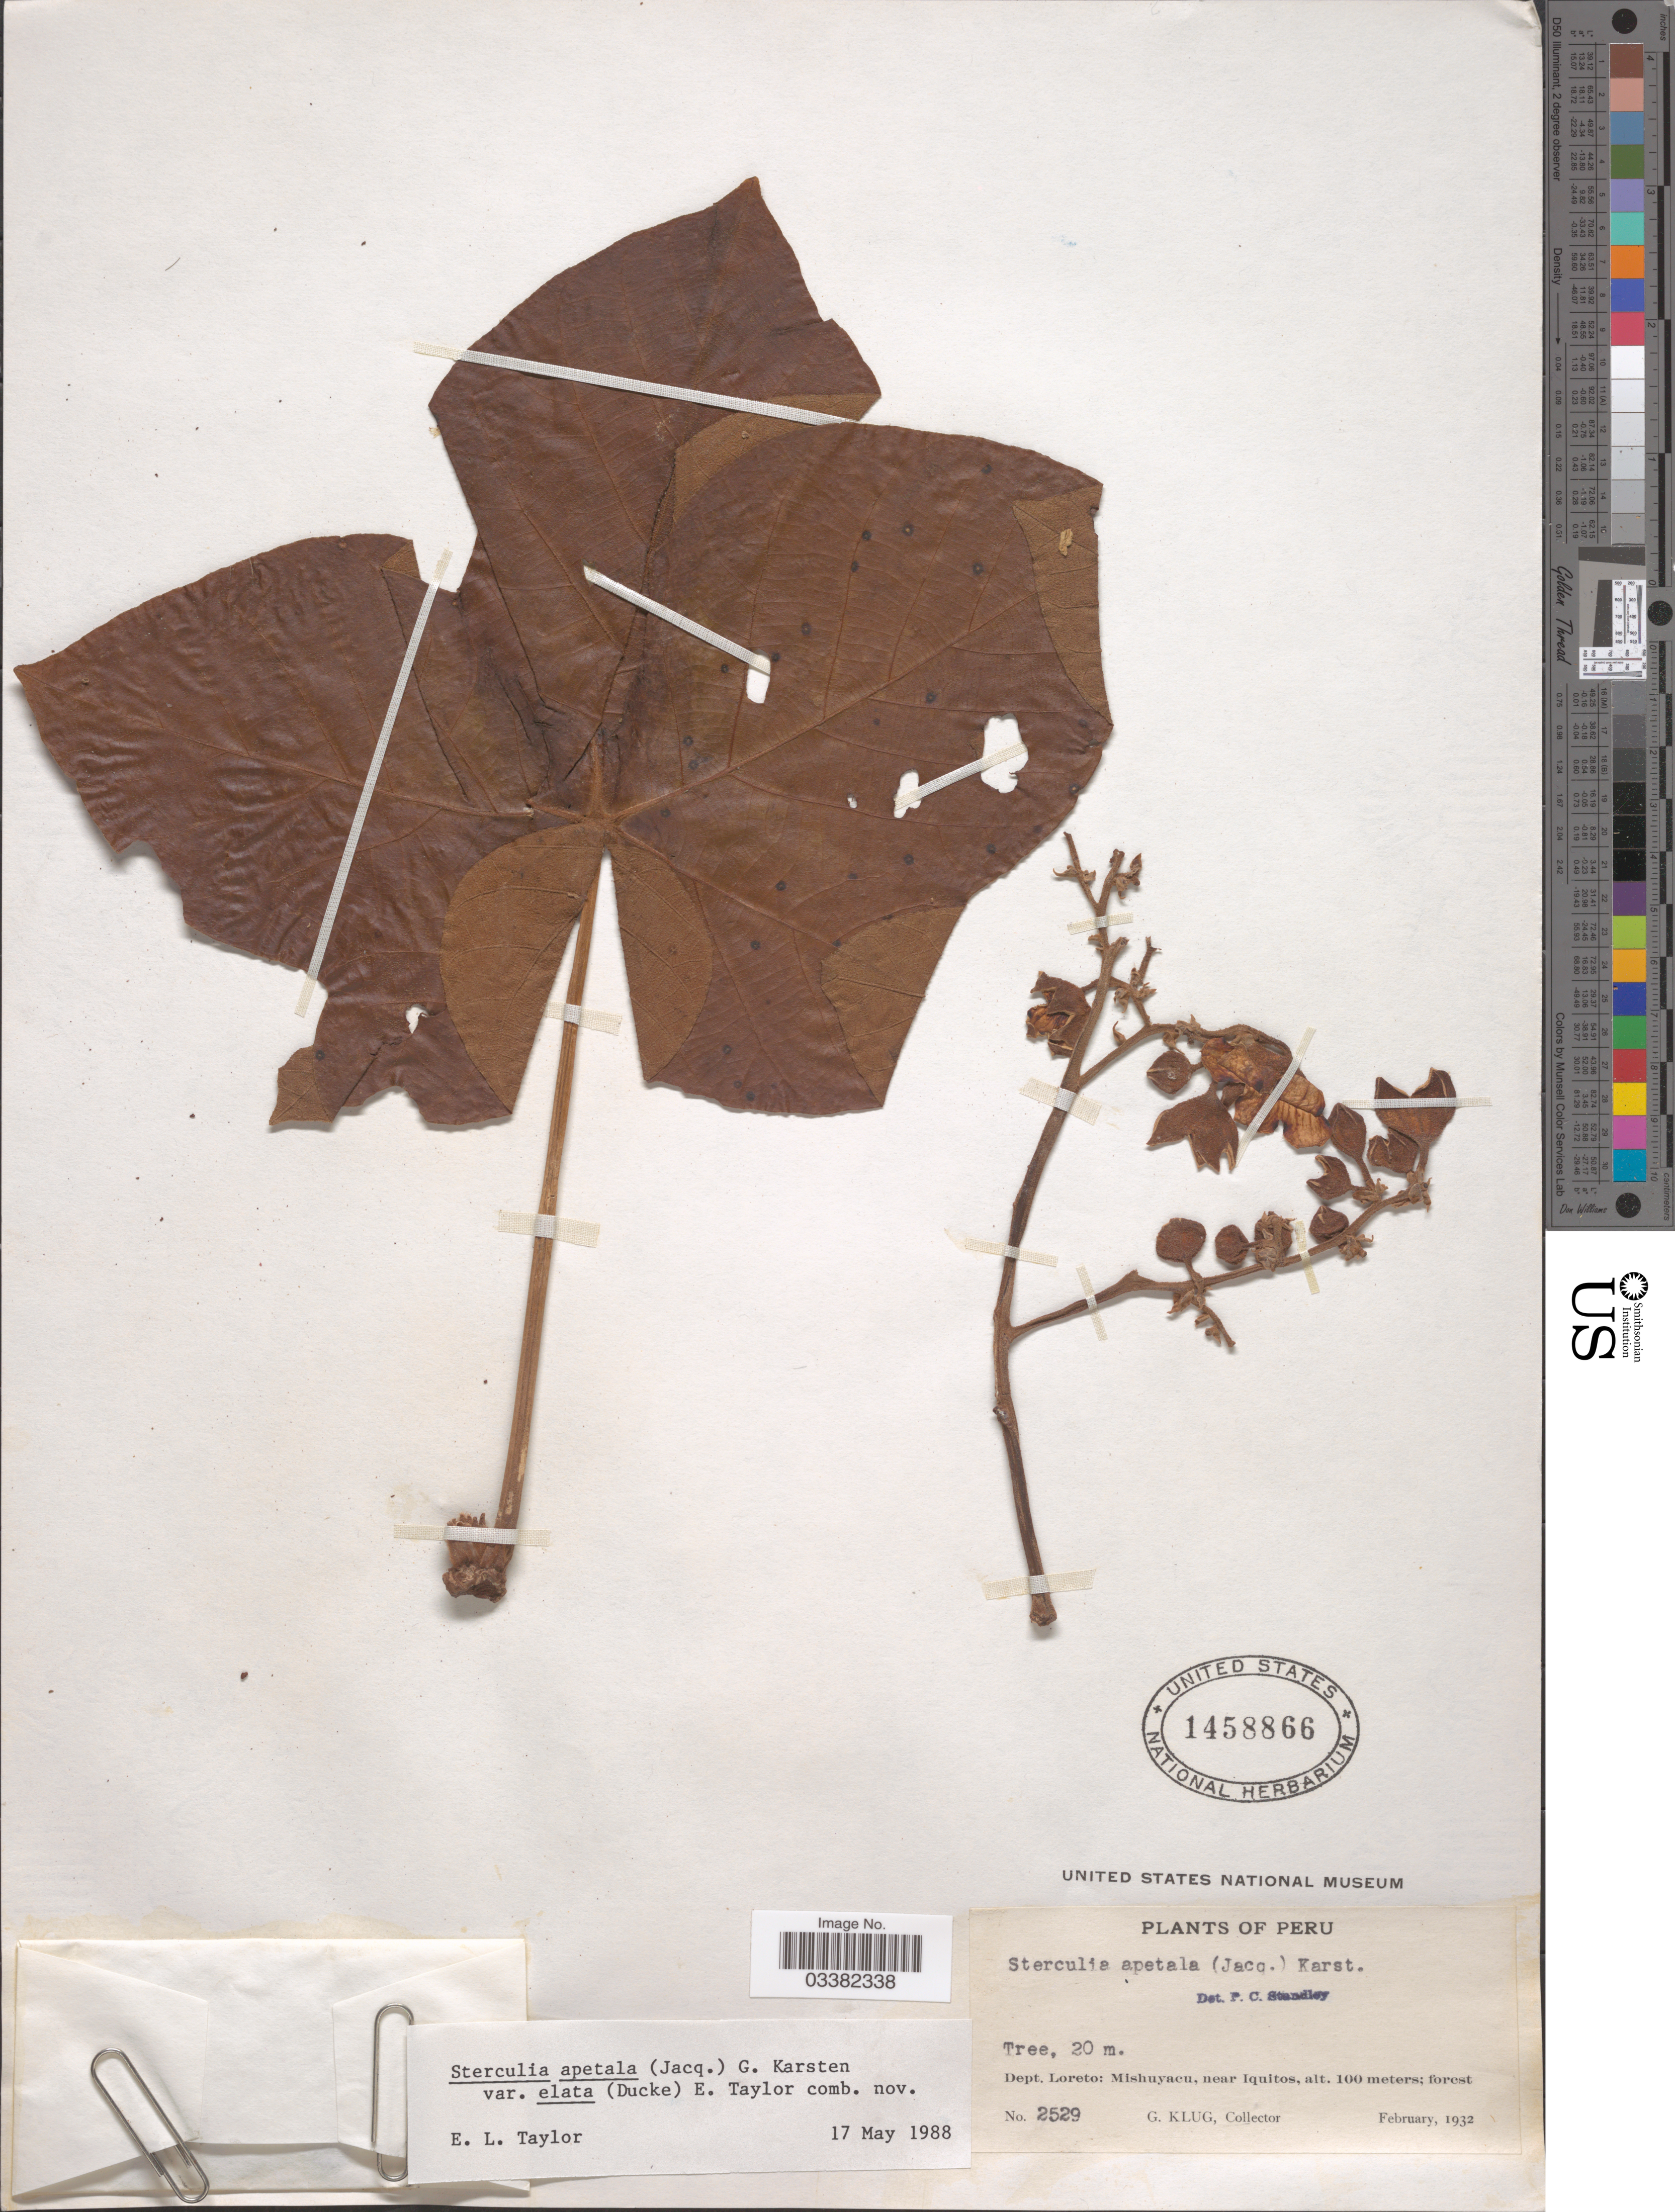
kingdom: Plantae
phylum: Tracheophyta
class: Magnoliopsida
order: Malvales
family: Malvaceae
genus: Sterculia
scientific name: Sterculia apetala var. elata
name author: (Jacq.) H. Karst.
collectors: G. Klug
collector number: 2529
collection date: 1932-02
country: Peru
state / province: Loreto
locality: Dept. Loreto: Mishuyacu, near Iquitos.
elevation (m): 100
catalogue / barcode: US 1458866